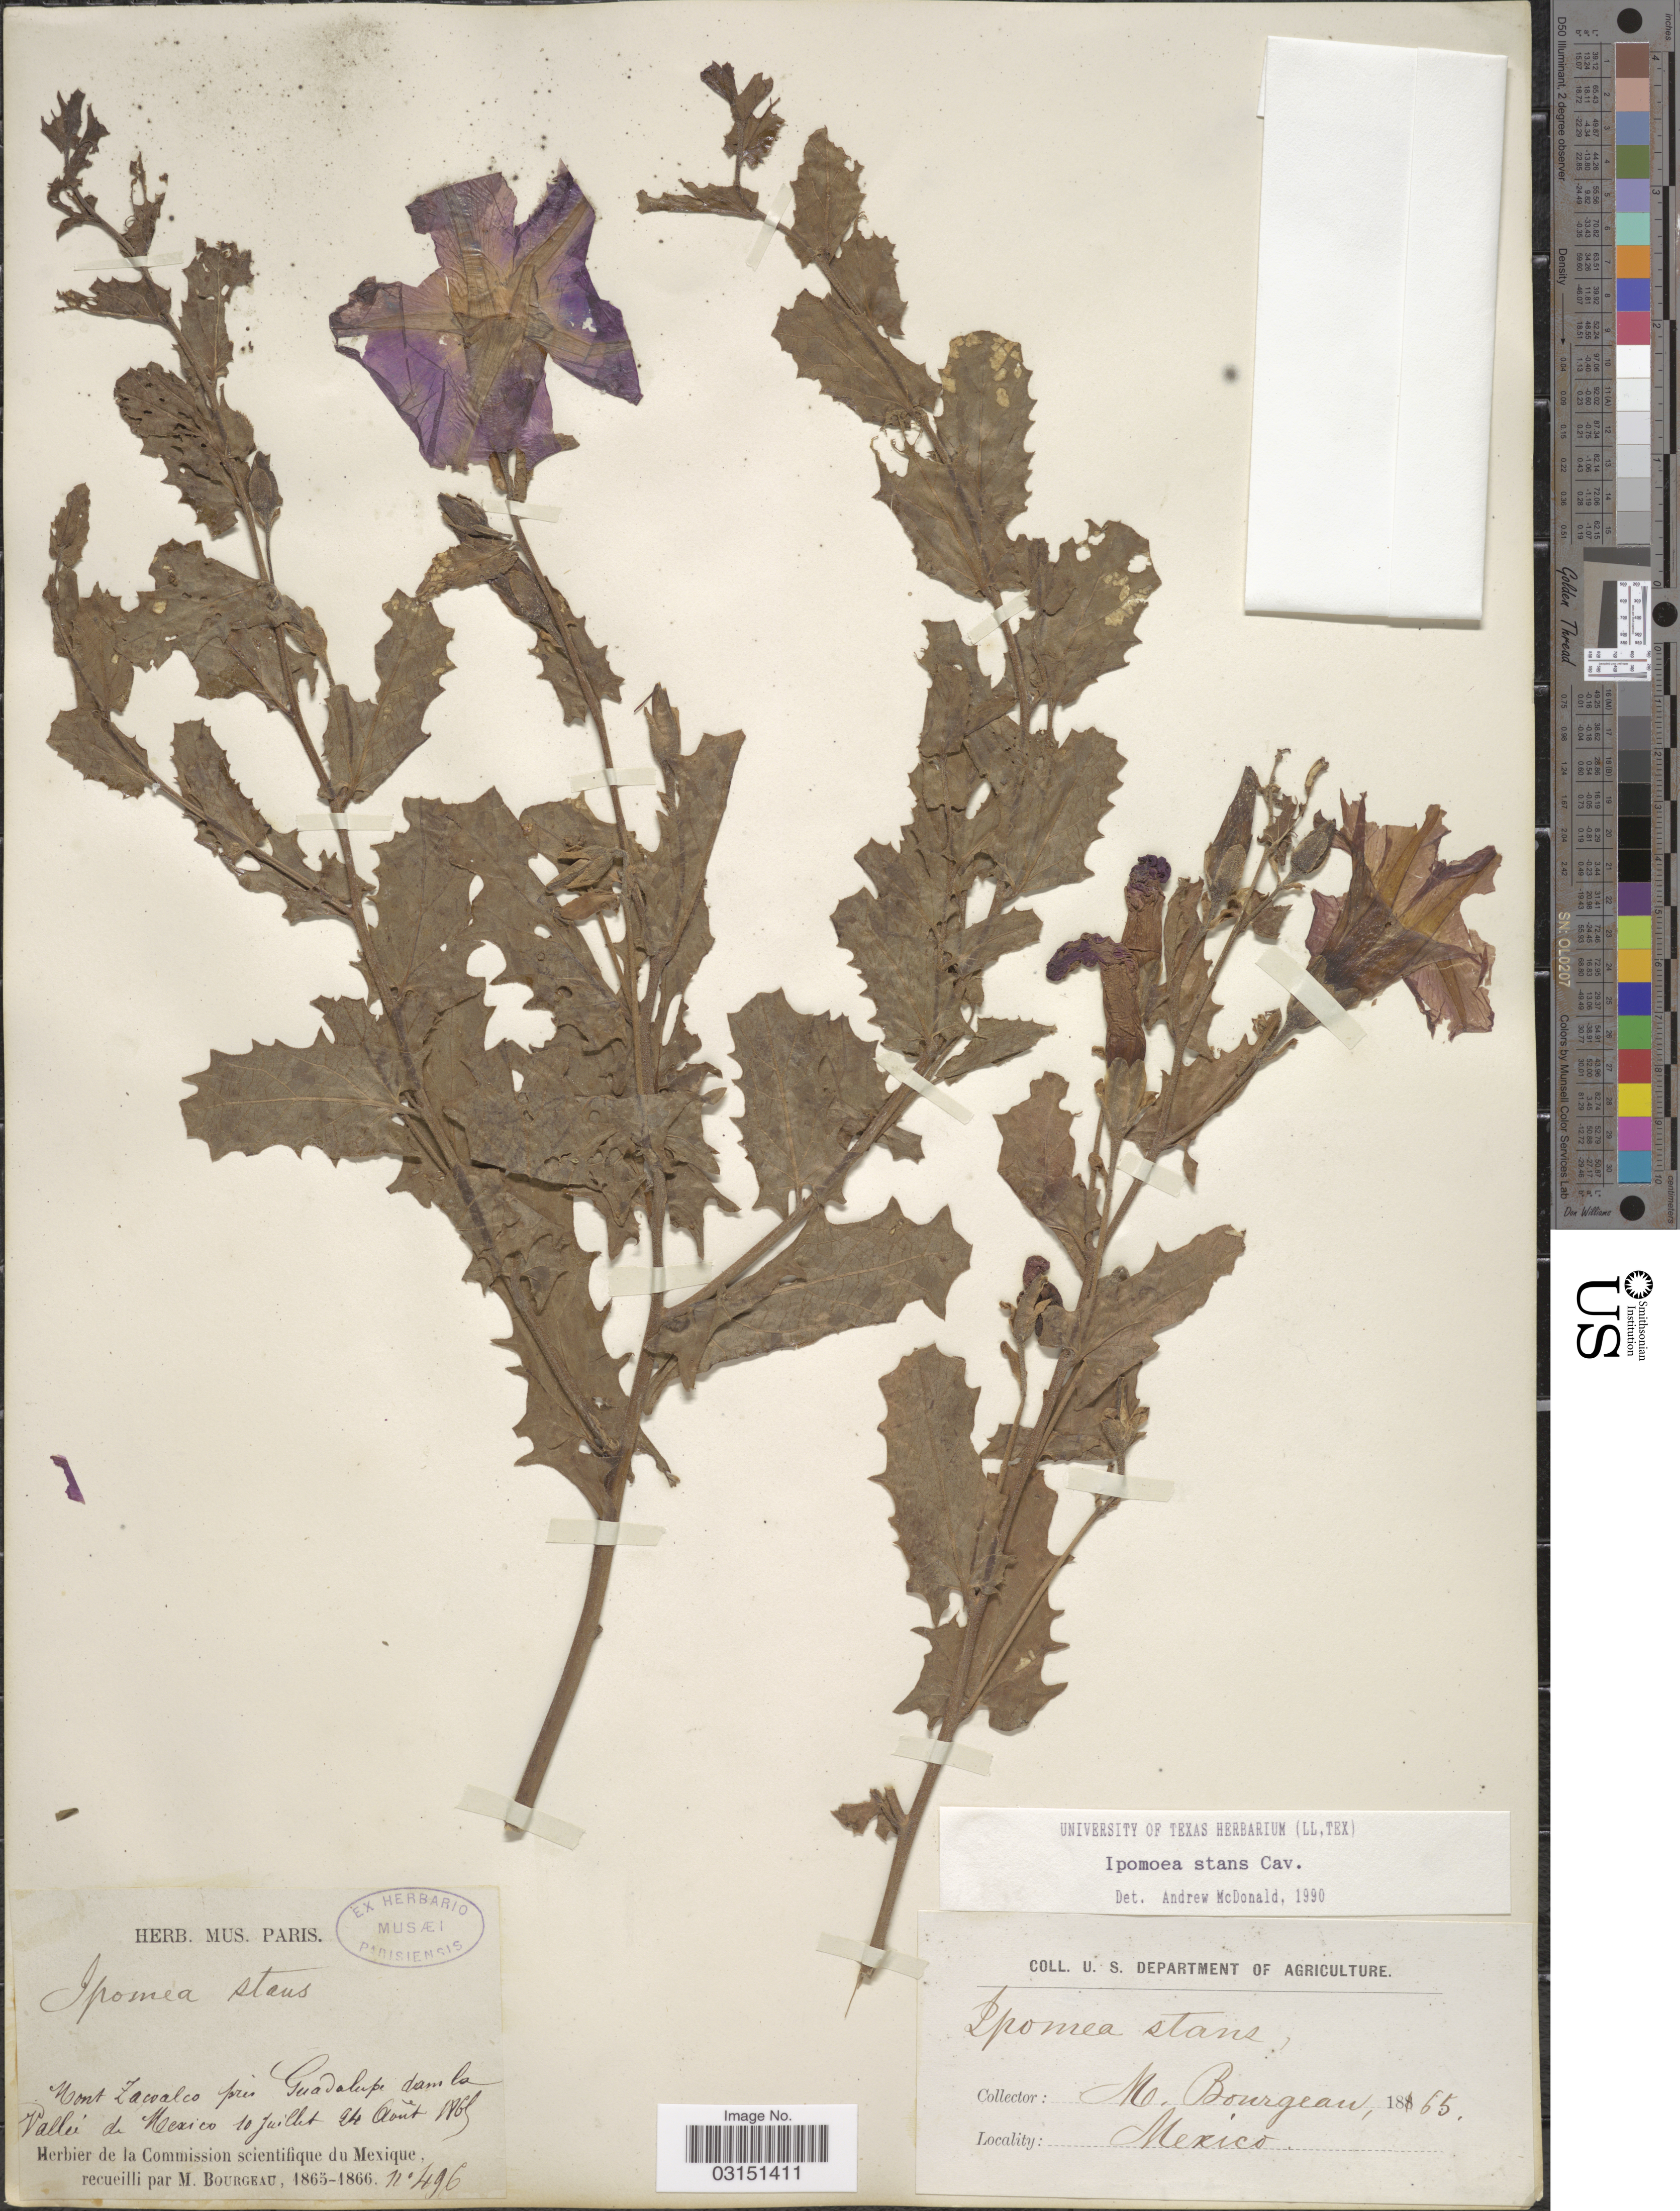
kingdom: Plantae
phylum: Tracheophyta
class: Magnoliopsida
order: Solanales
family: Convolvulaceae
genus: Ipomoea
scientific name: Ipomoea stans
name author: Cav.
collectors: M. Bourgeau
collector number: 496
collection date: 1865-07-10/1865-08-24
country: Mexico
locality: Mont Zacoalco près Guadalupe dam la Vallée de Mexico.